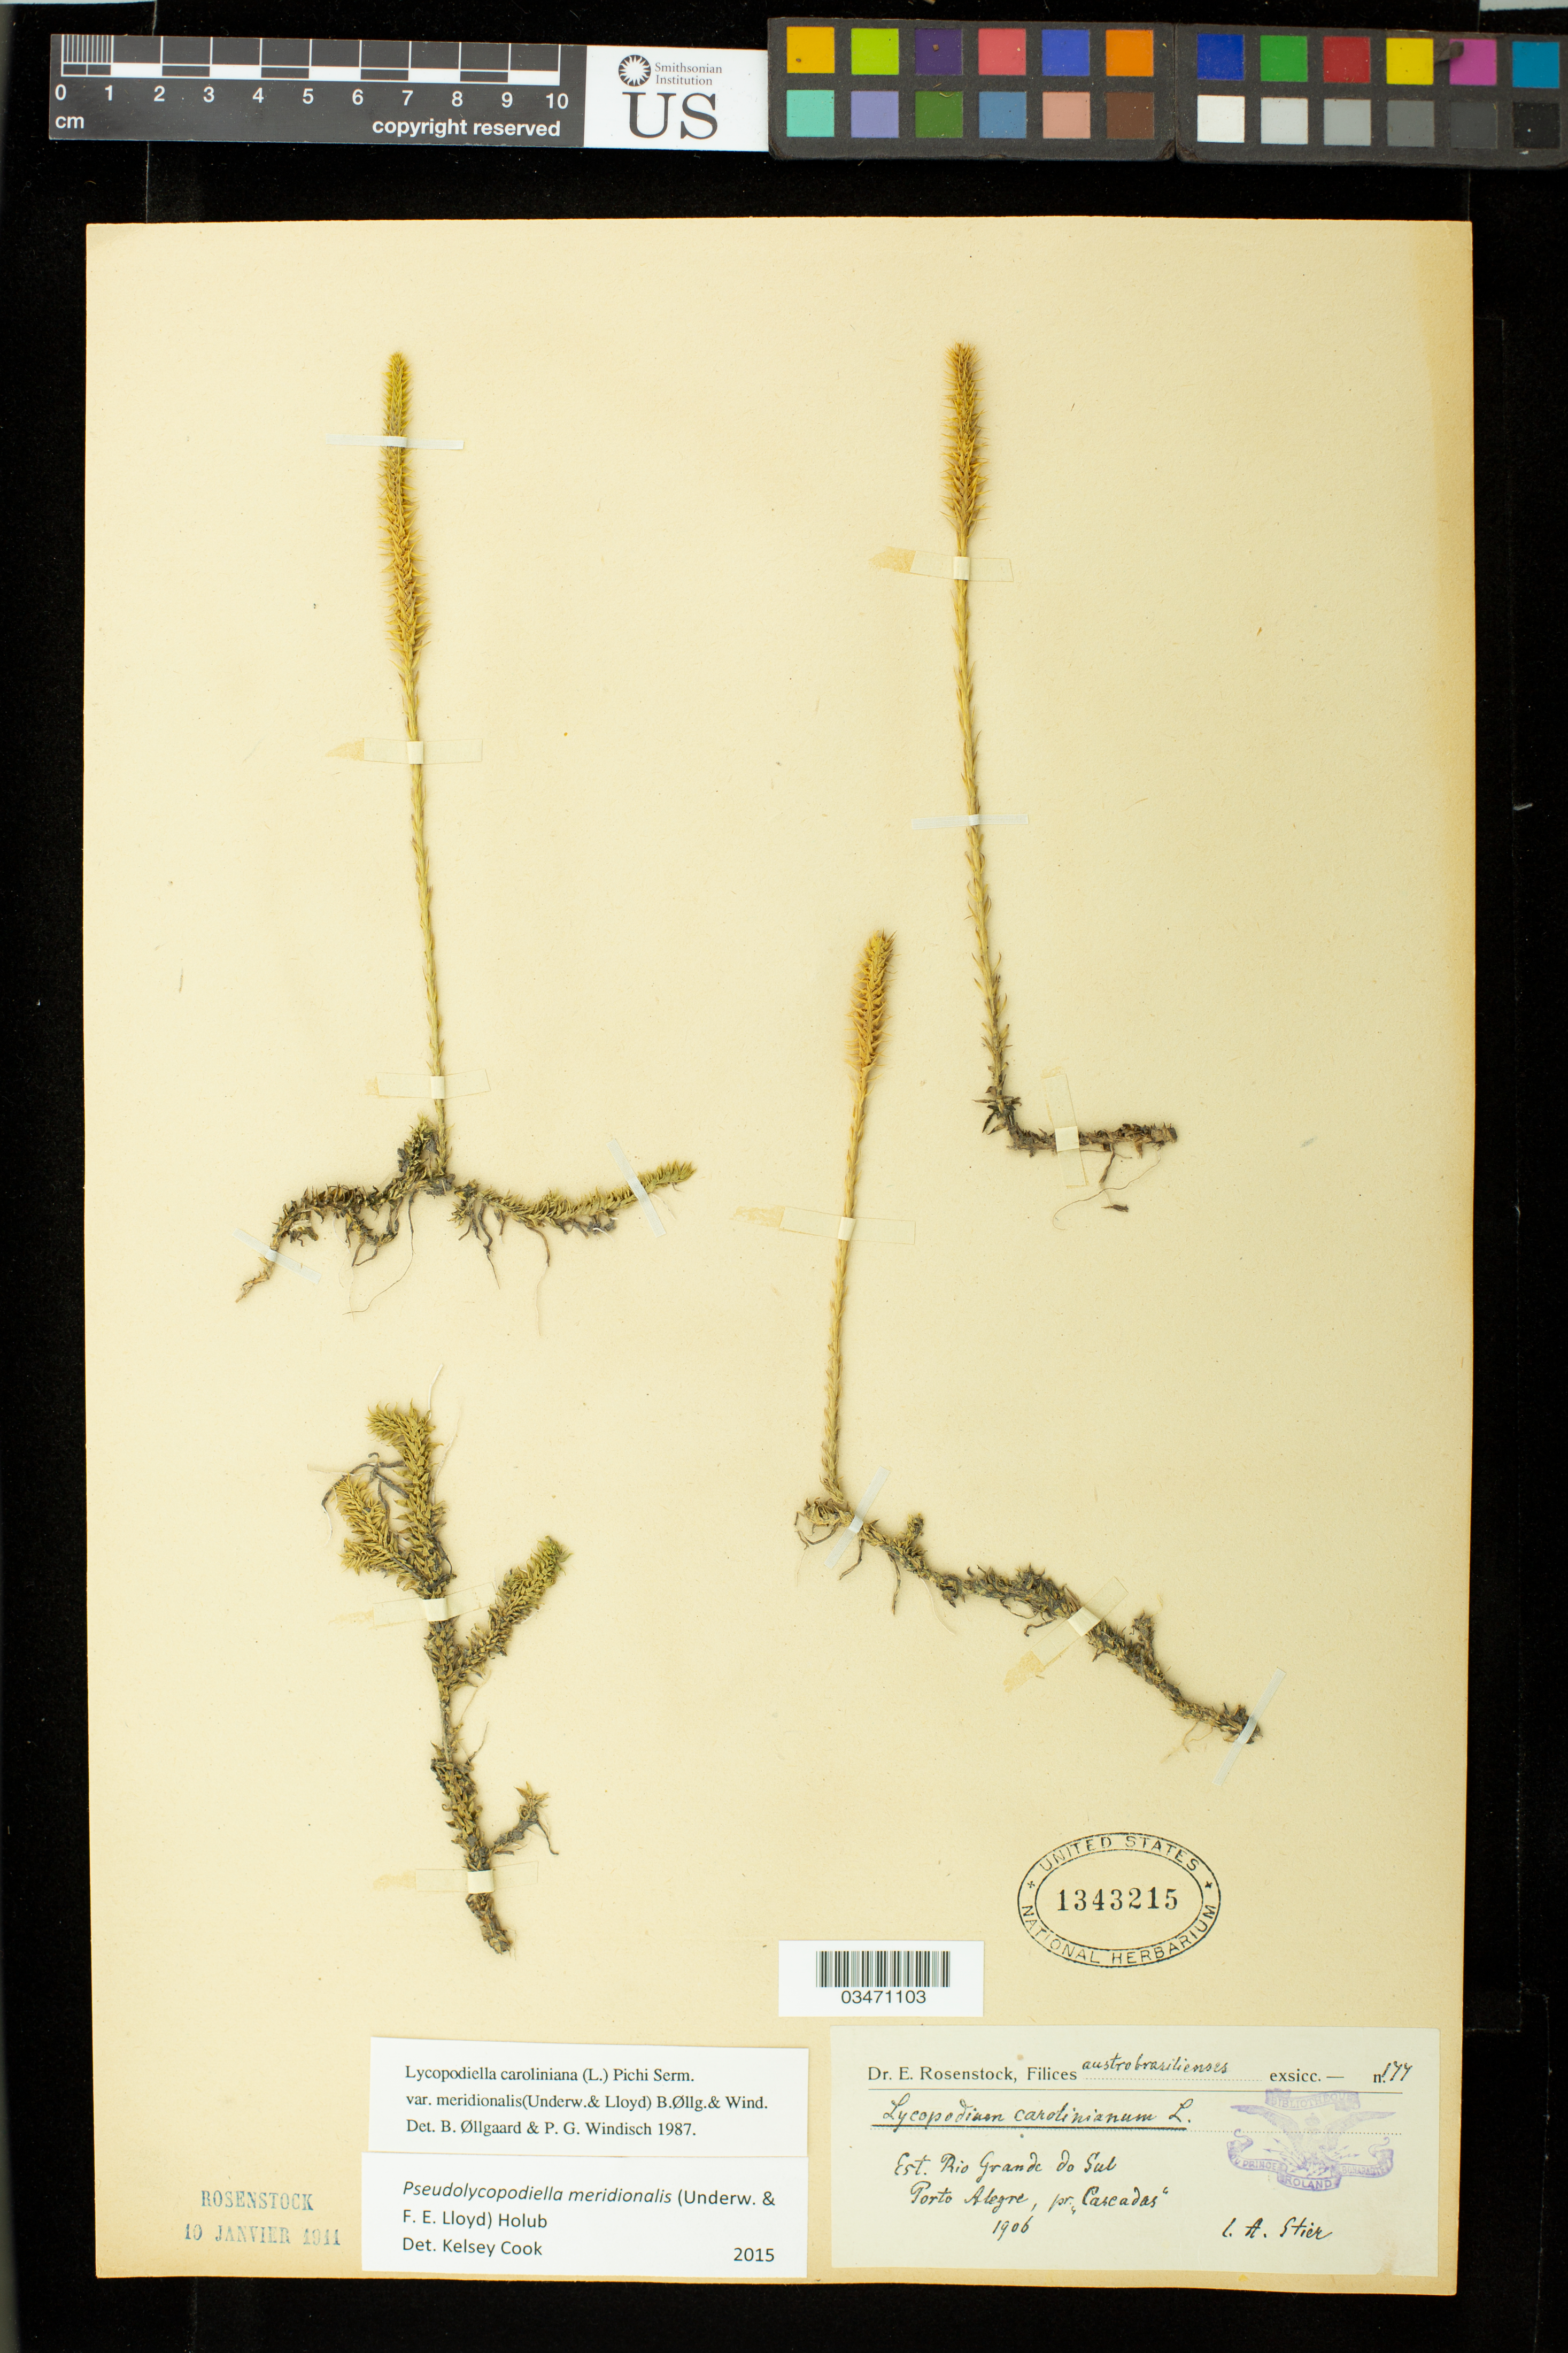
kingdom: Plantae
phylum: Tracheophyta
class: Lycopodiopsida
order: Lycopodiales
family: Lycopodiaceae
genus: Pseudolycopodiella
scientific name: Pseudolycopodiella meridionalis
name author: (Underw. & F.E. Lloyd) Holub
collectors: A. Stier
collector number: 177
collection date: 1906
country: Brazil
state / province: Rio Grande do Sul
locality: Porto Alegre, Cascadas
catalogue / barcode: US 1343215